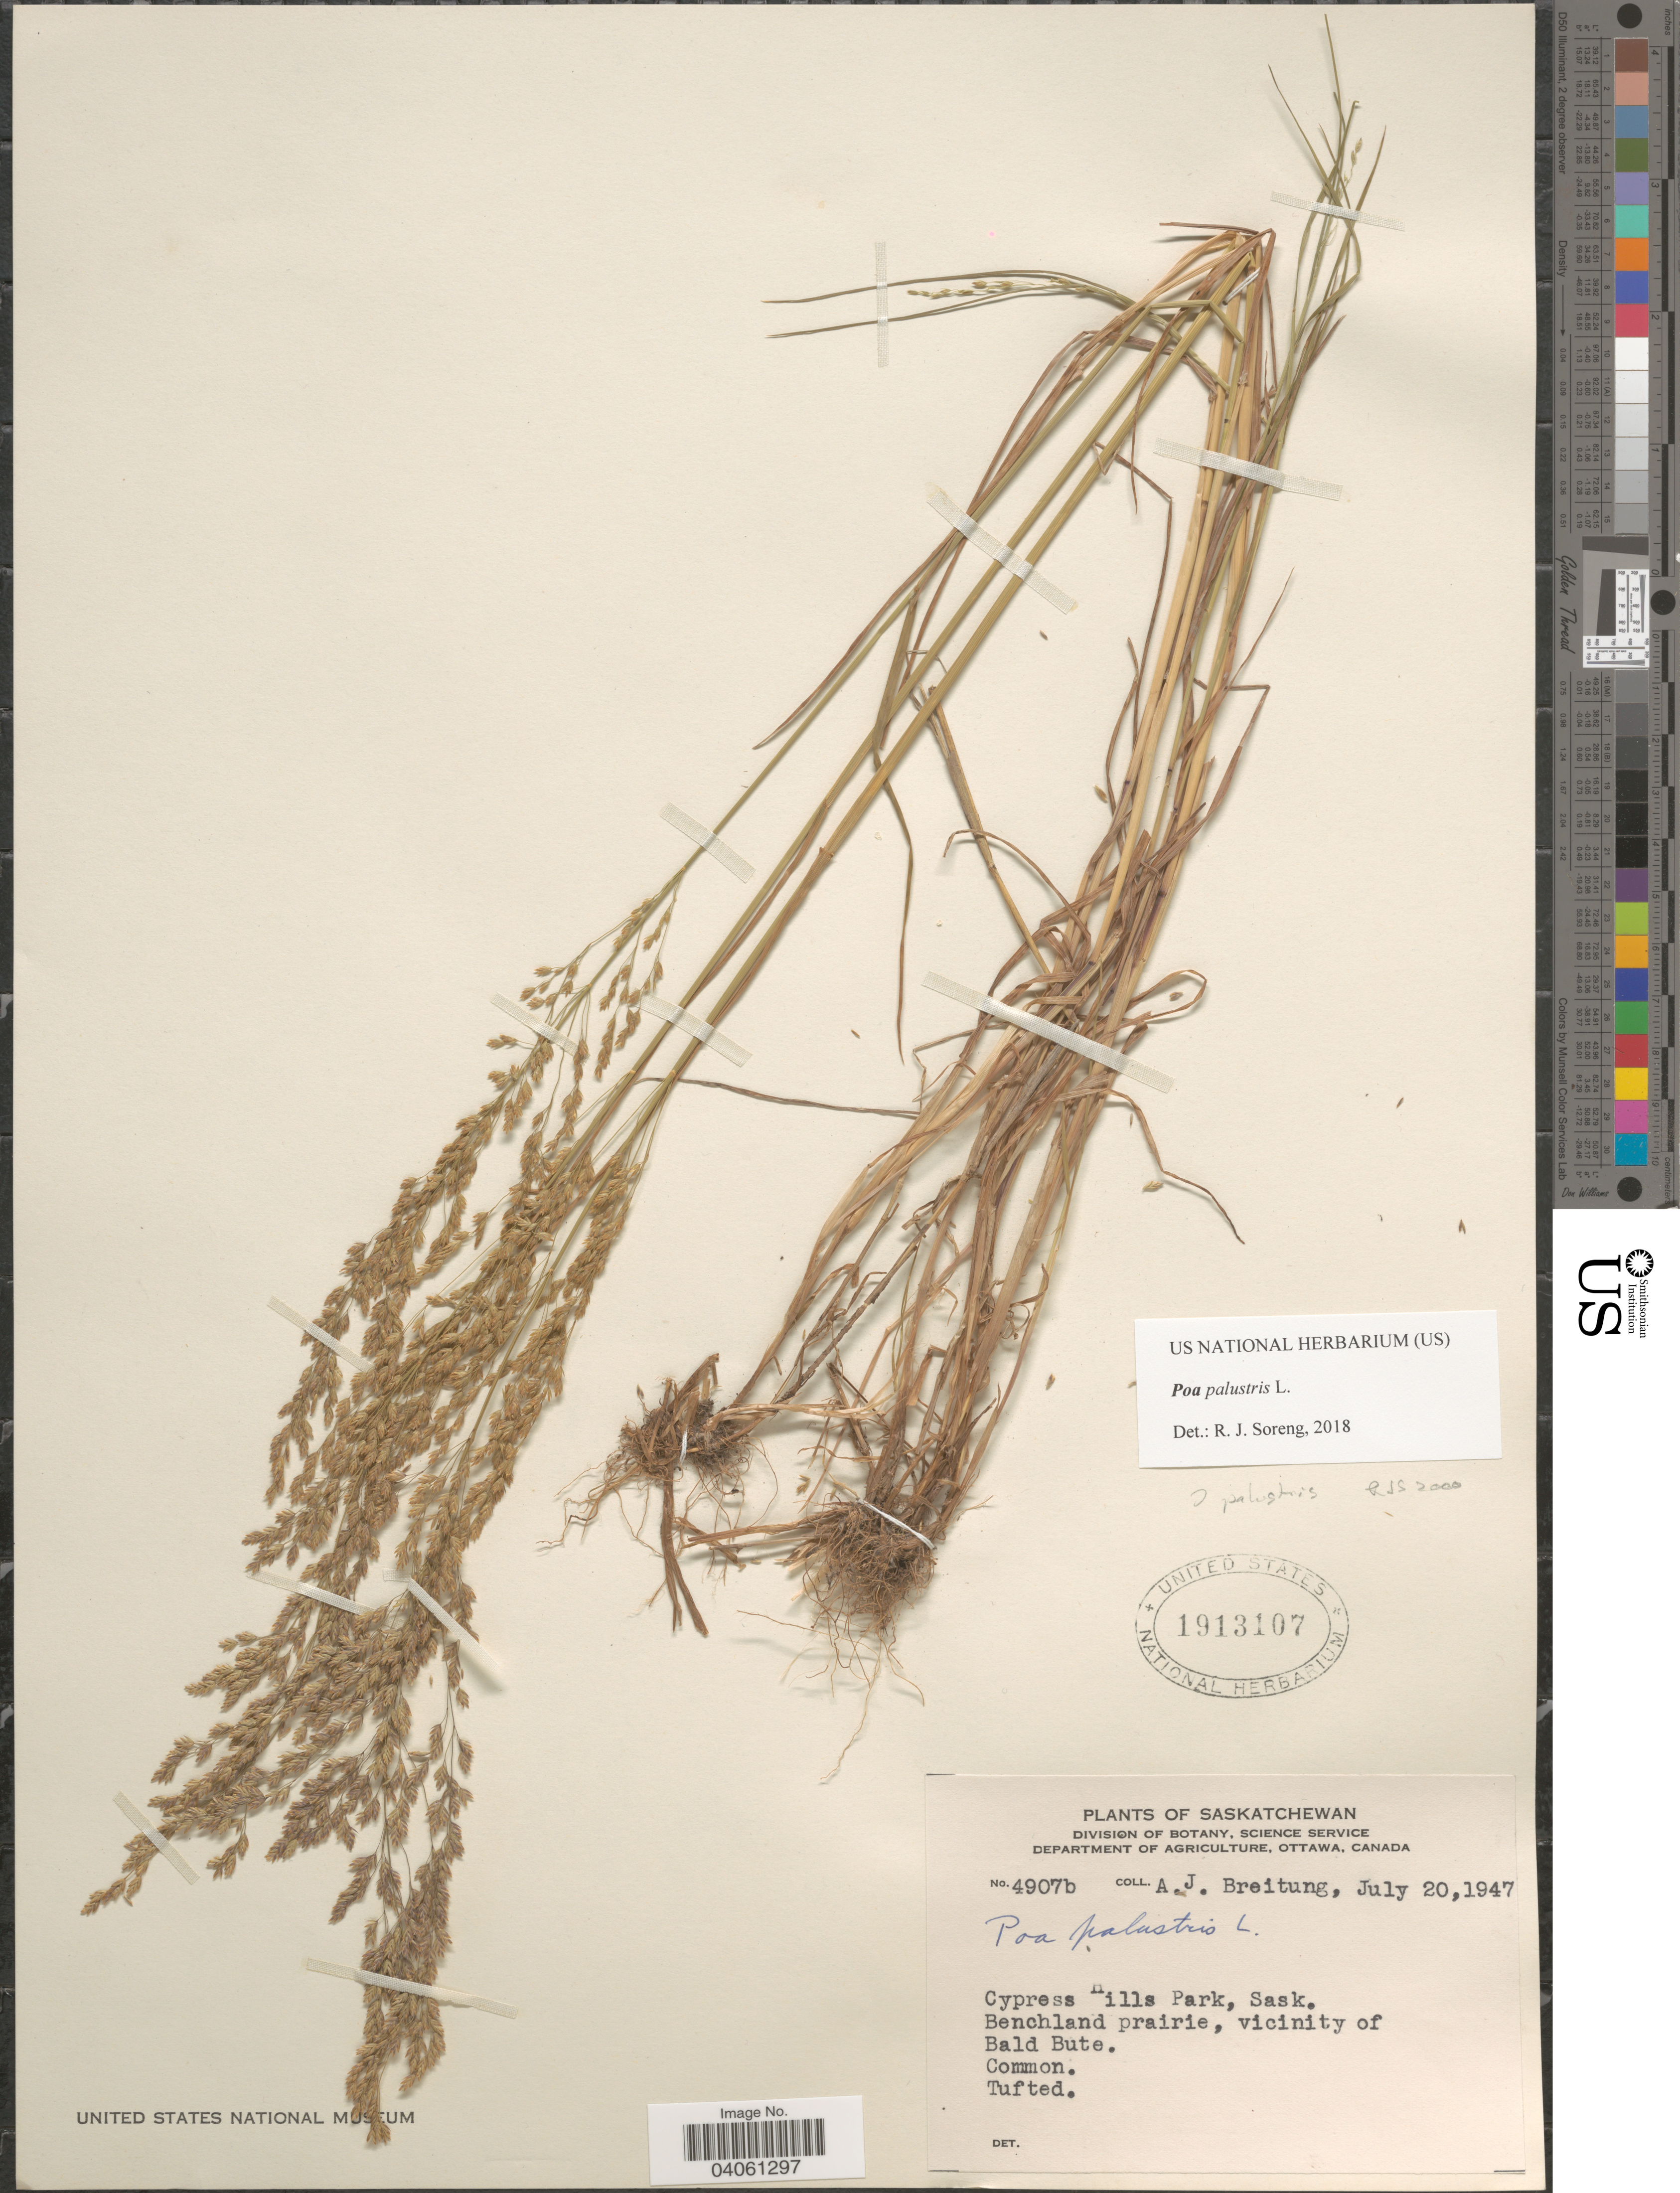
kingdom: Plantae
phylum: Tracheophyta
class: Liliopsida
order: Poales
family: Poaceae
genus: Poa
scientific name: Poa palustris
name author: L.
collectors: A. Breitung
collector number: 4907b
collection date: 1947-07-20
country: Canada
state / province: Saskatchewan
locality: Cypress Hills Park, Benchland prairie, vicinity of Bald Bute.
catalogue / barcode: US 1913107